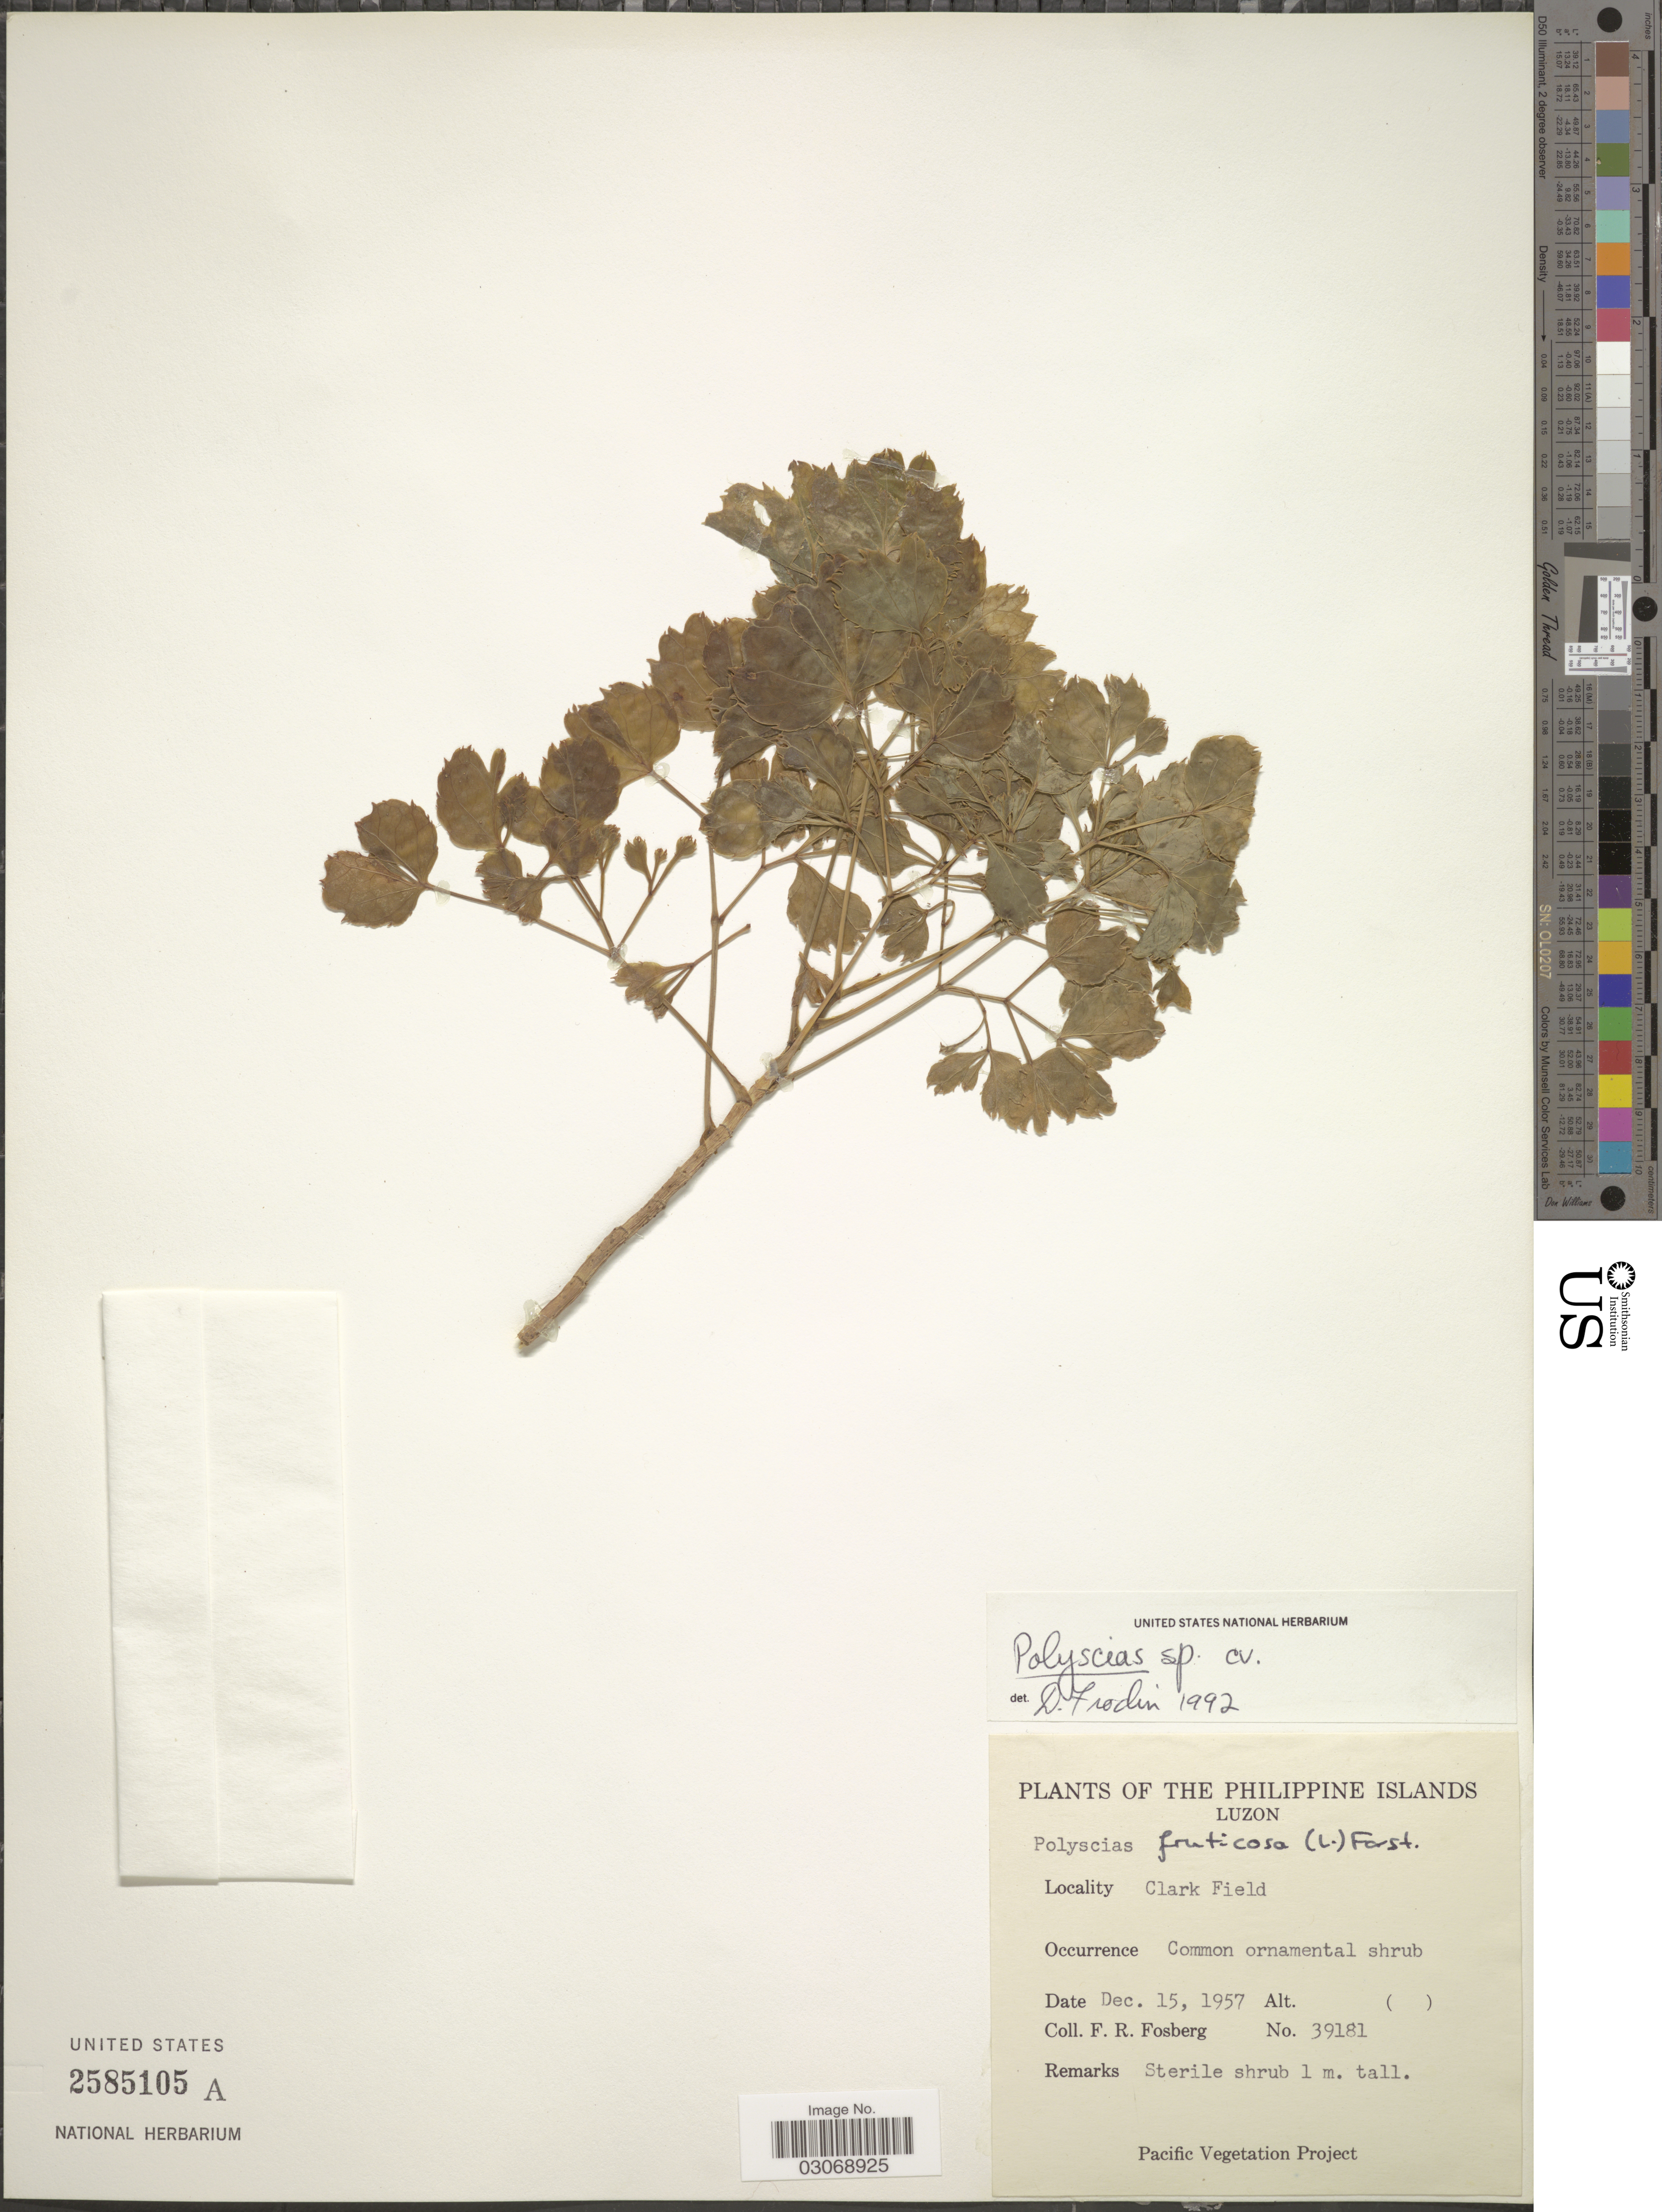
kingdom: Plantae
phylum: Tracheophyta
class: Magnoliopsida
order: Apiales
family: Araliaceae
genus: Polyscias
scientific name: Polyscias fruticosa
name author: (L.) Harms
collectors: F. R. Fosberg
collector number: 39181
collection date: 1957-12-15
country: Philippines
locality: The Philippine Islands. Luzon. Clark Field.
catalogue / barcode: US 2585105A